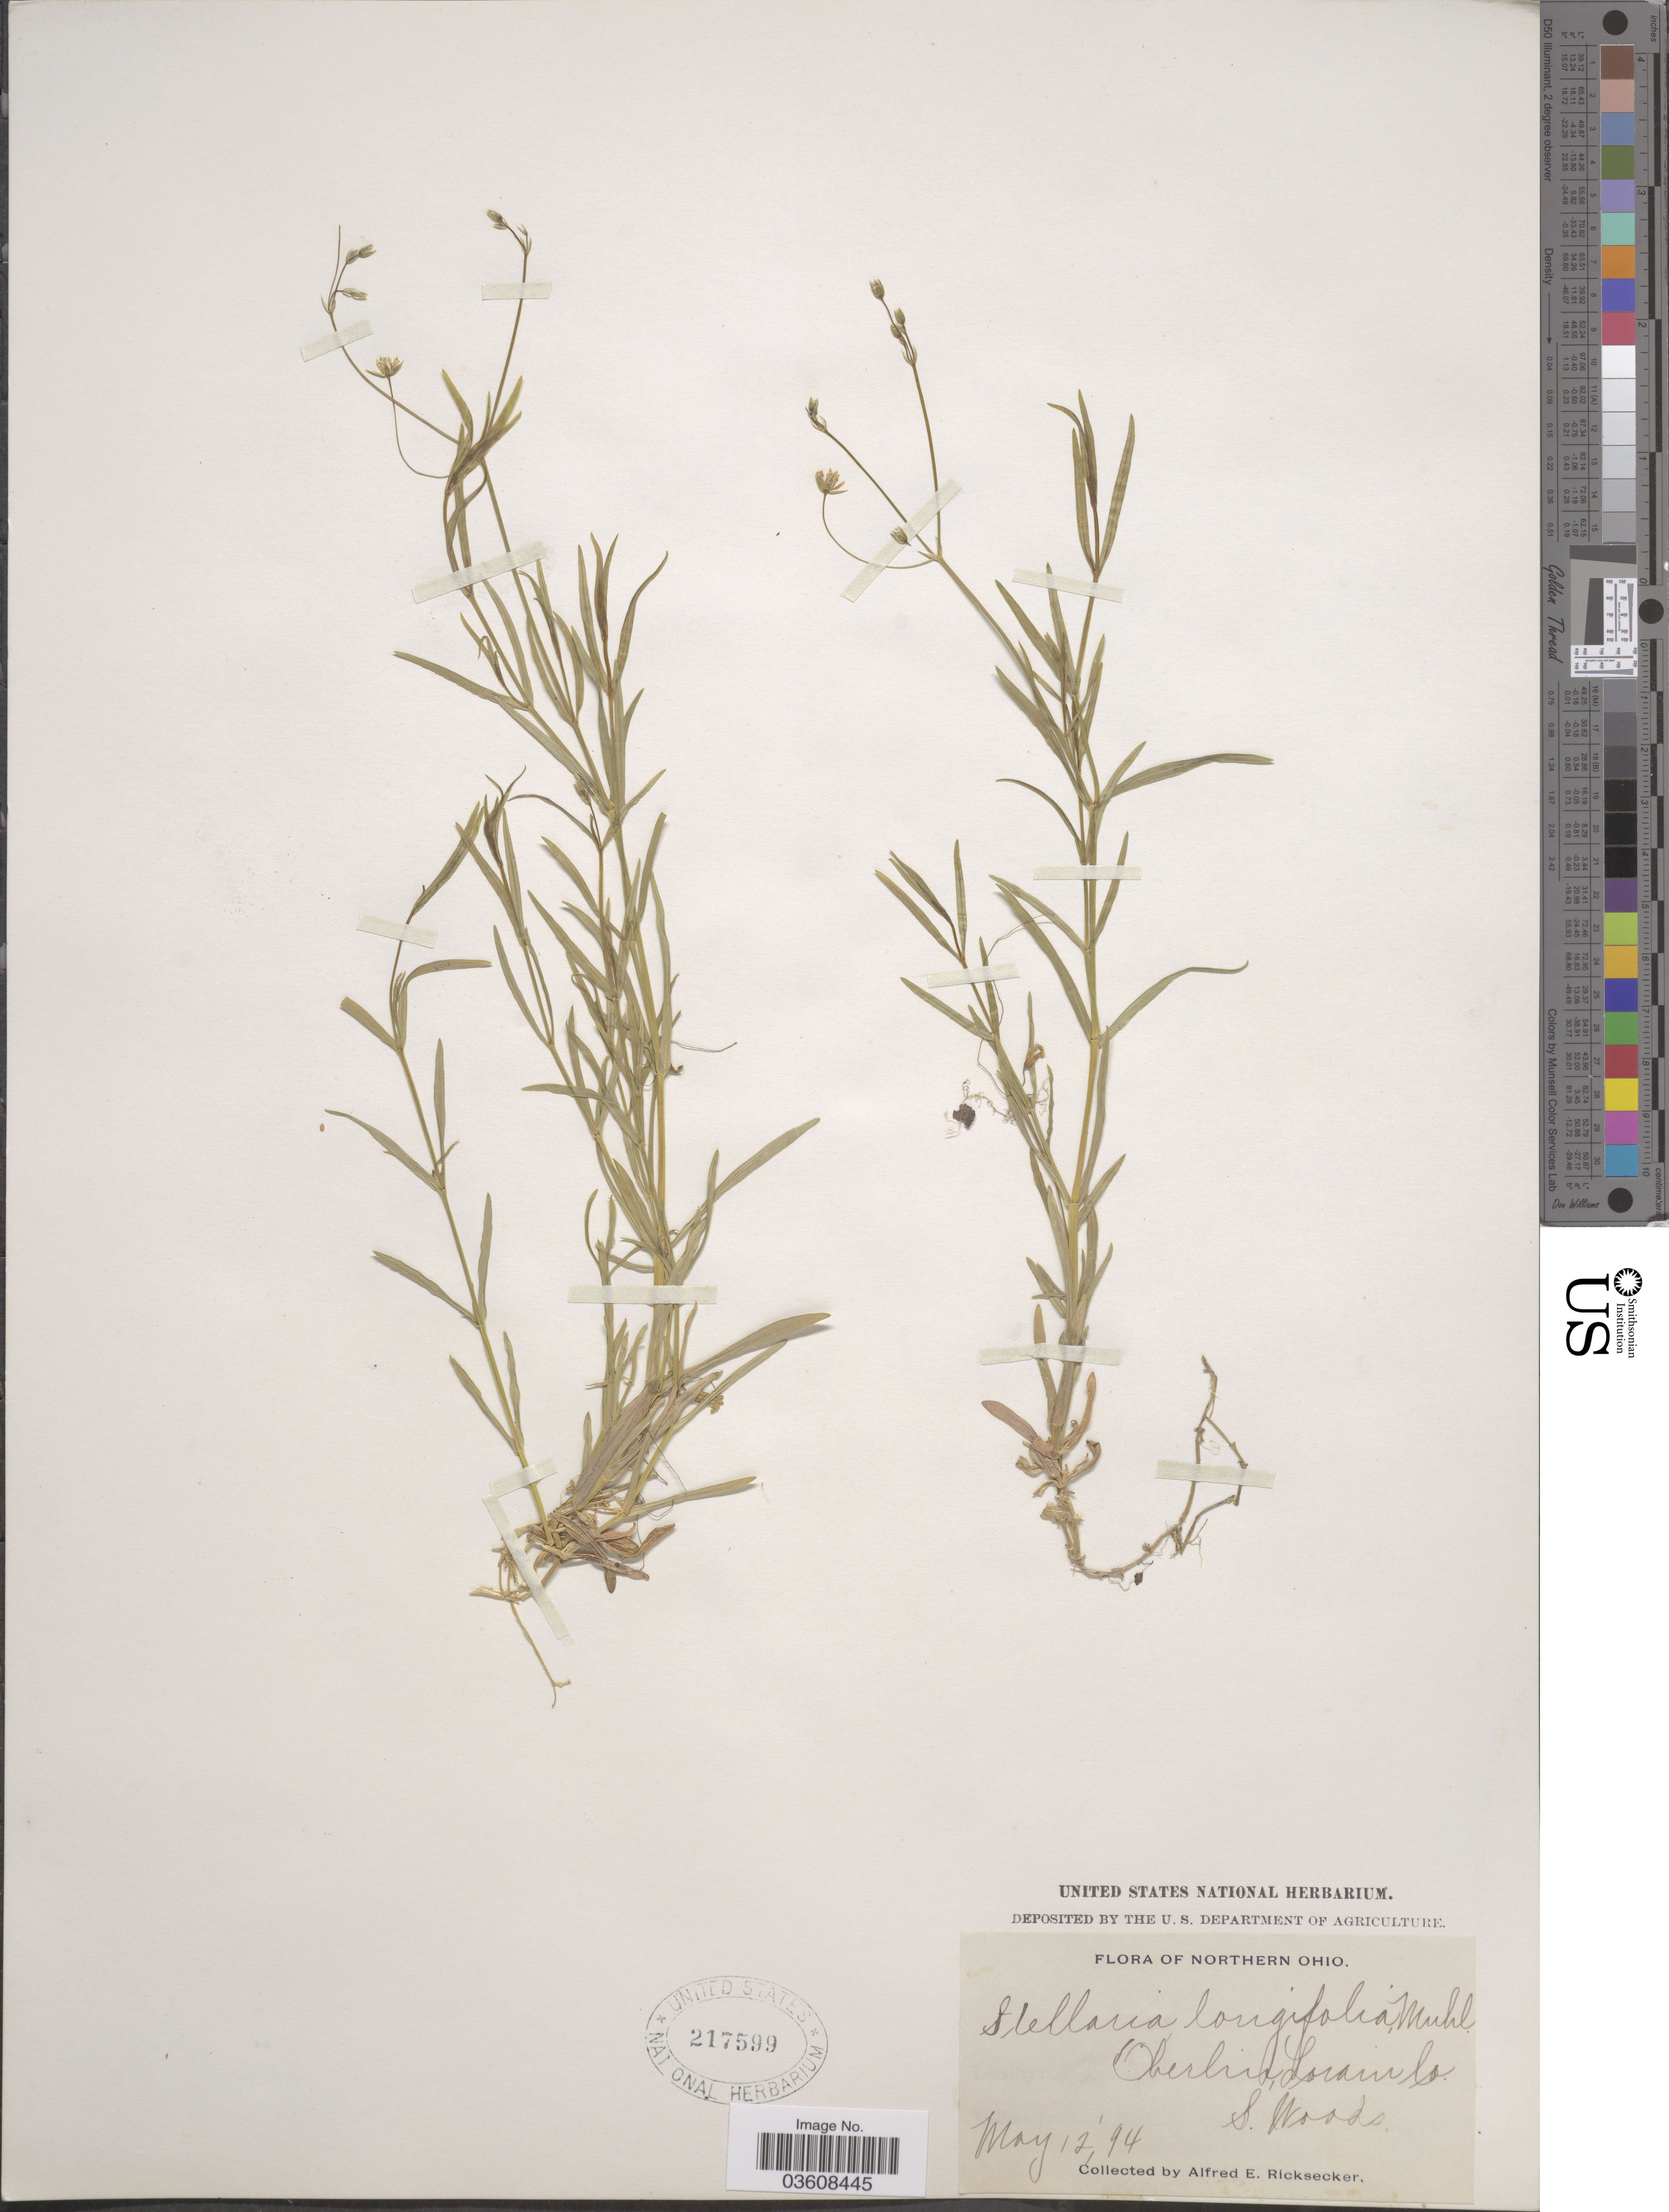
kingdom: Plantae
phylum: Tracheophyta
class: Magnoliopsida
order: Caryophyllales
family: Caryophyllaceae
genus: Stellaria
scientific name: Stellaria longifolia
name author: Muhl. ex Willd.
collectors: A. E. Ricksecker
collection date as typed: Transcribed d/m/y: 12/5/94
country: United States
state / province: Ohio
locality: Northern Ohio. Oberlin, Lorain Co. s. Woods.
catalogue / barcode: US 217599